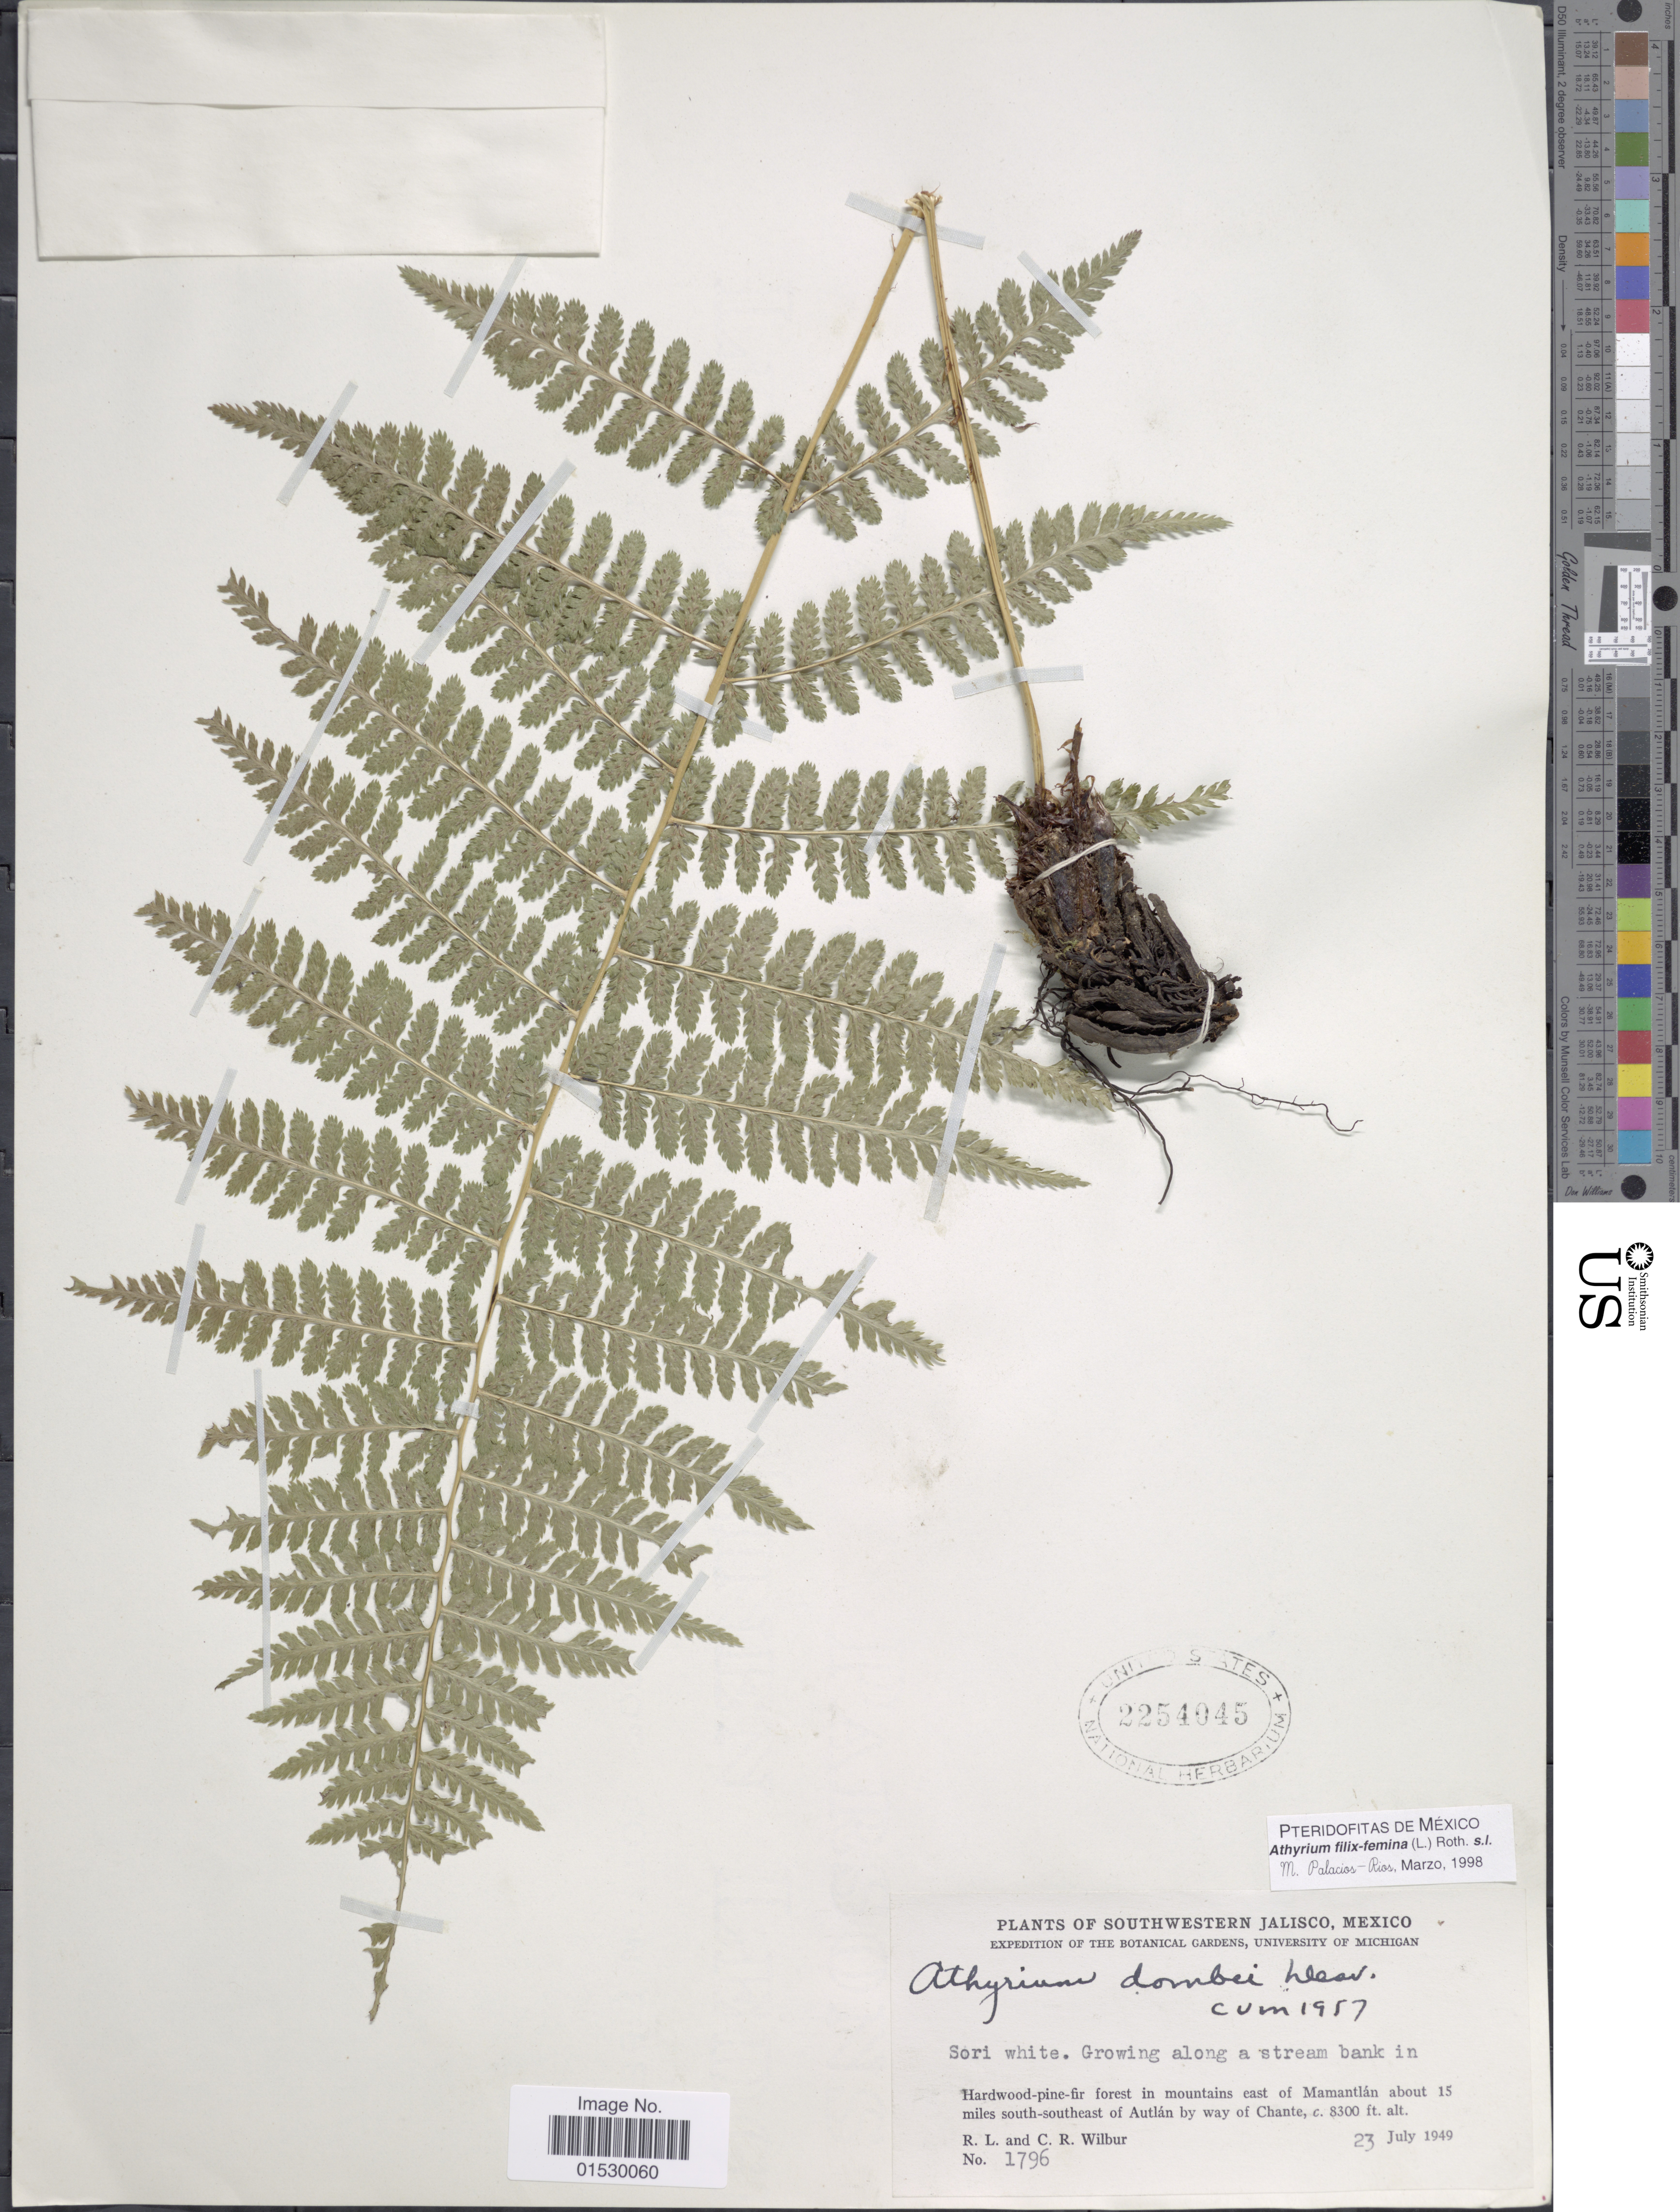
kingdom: Plantae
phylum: Tracheophyta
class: Polypodiopsida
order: Polypodiales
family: Athyriaceae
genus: Athyrium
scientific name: Athyrium dombei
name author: (Desv.) C. Chr.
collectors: R. L. Wilbur & C. Wilbur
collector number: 1796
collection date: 1949-07-23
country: Mexico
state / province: Jalisco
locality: Hardwood pine fir forest in mountains east of Mamantlan about 15 miles south southeast of Autlan by way of Chante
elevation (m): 2530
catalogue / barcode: US 2254045